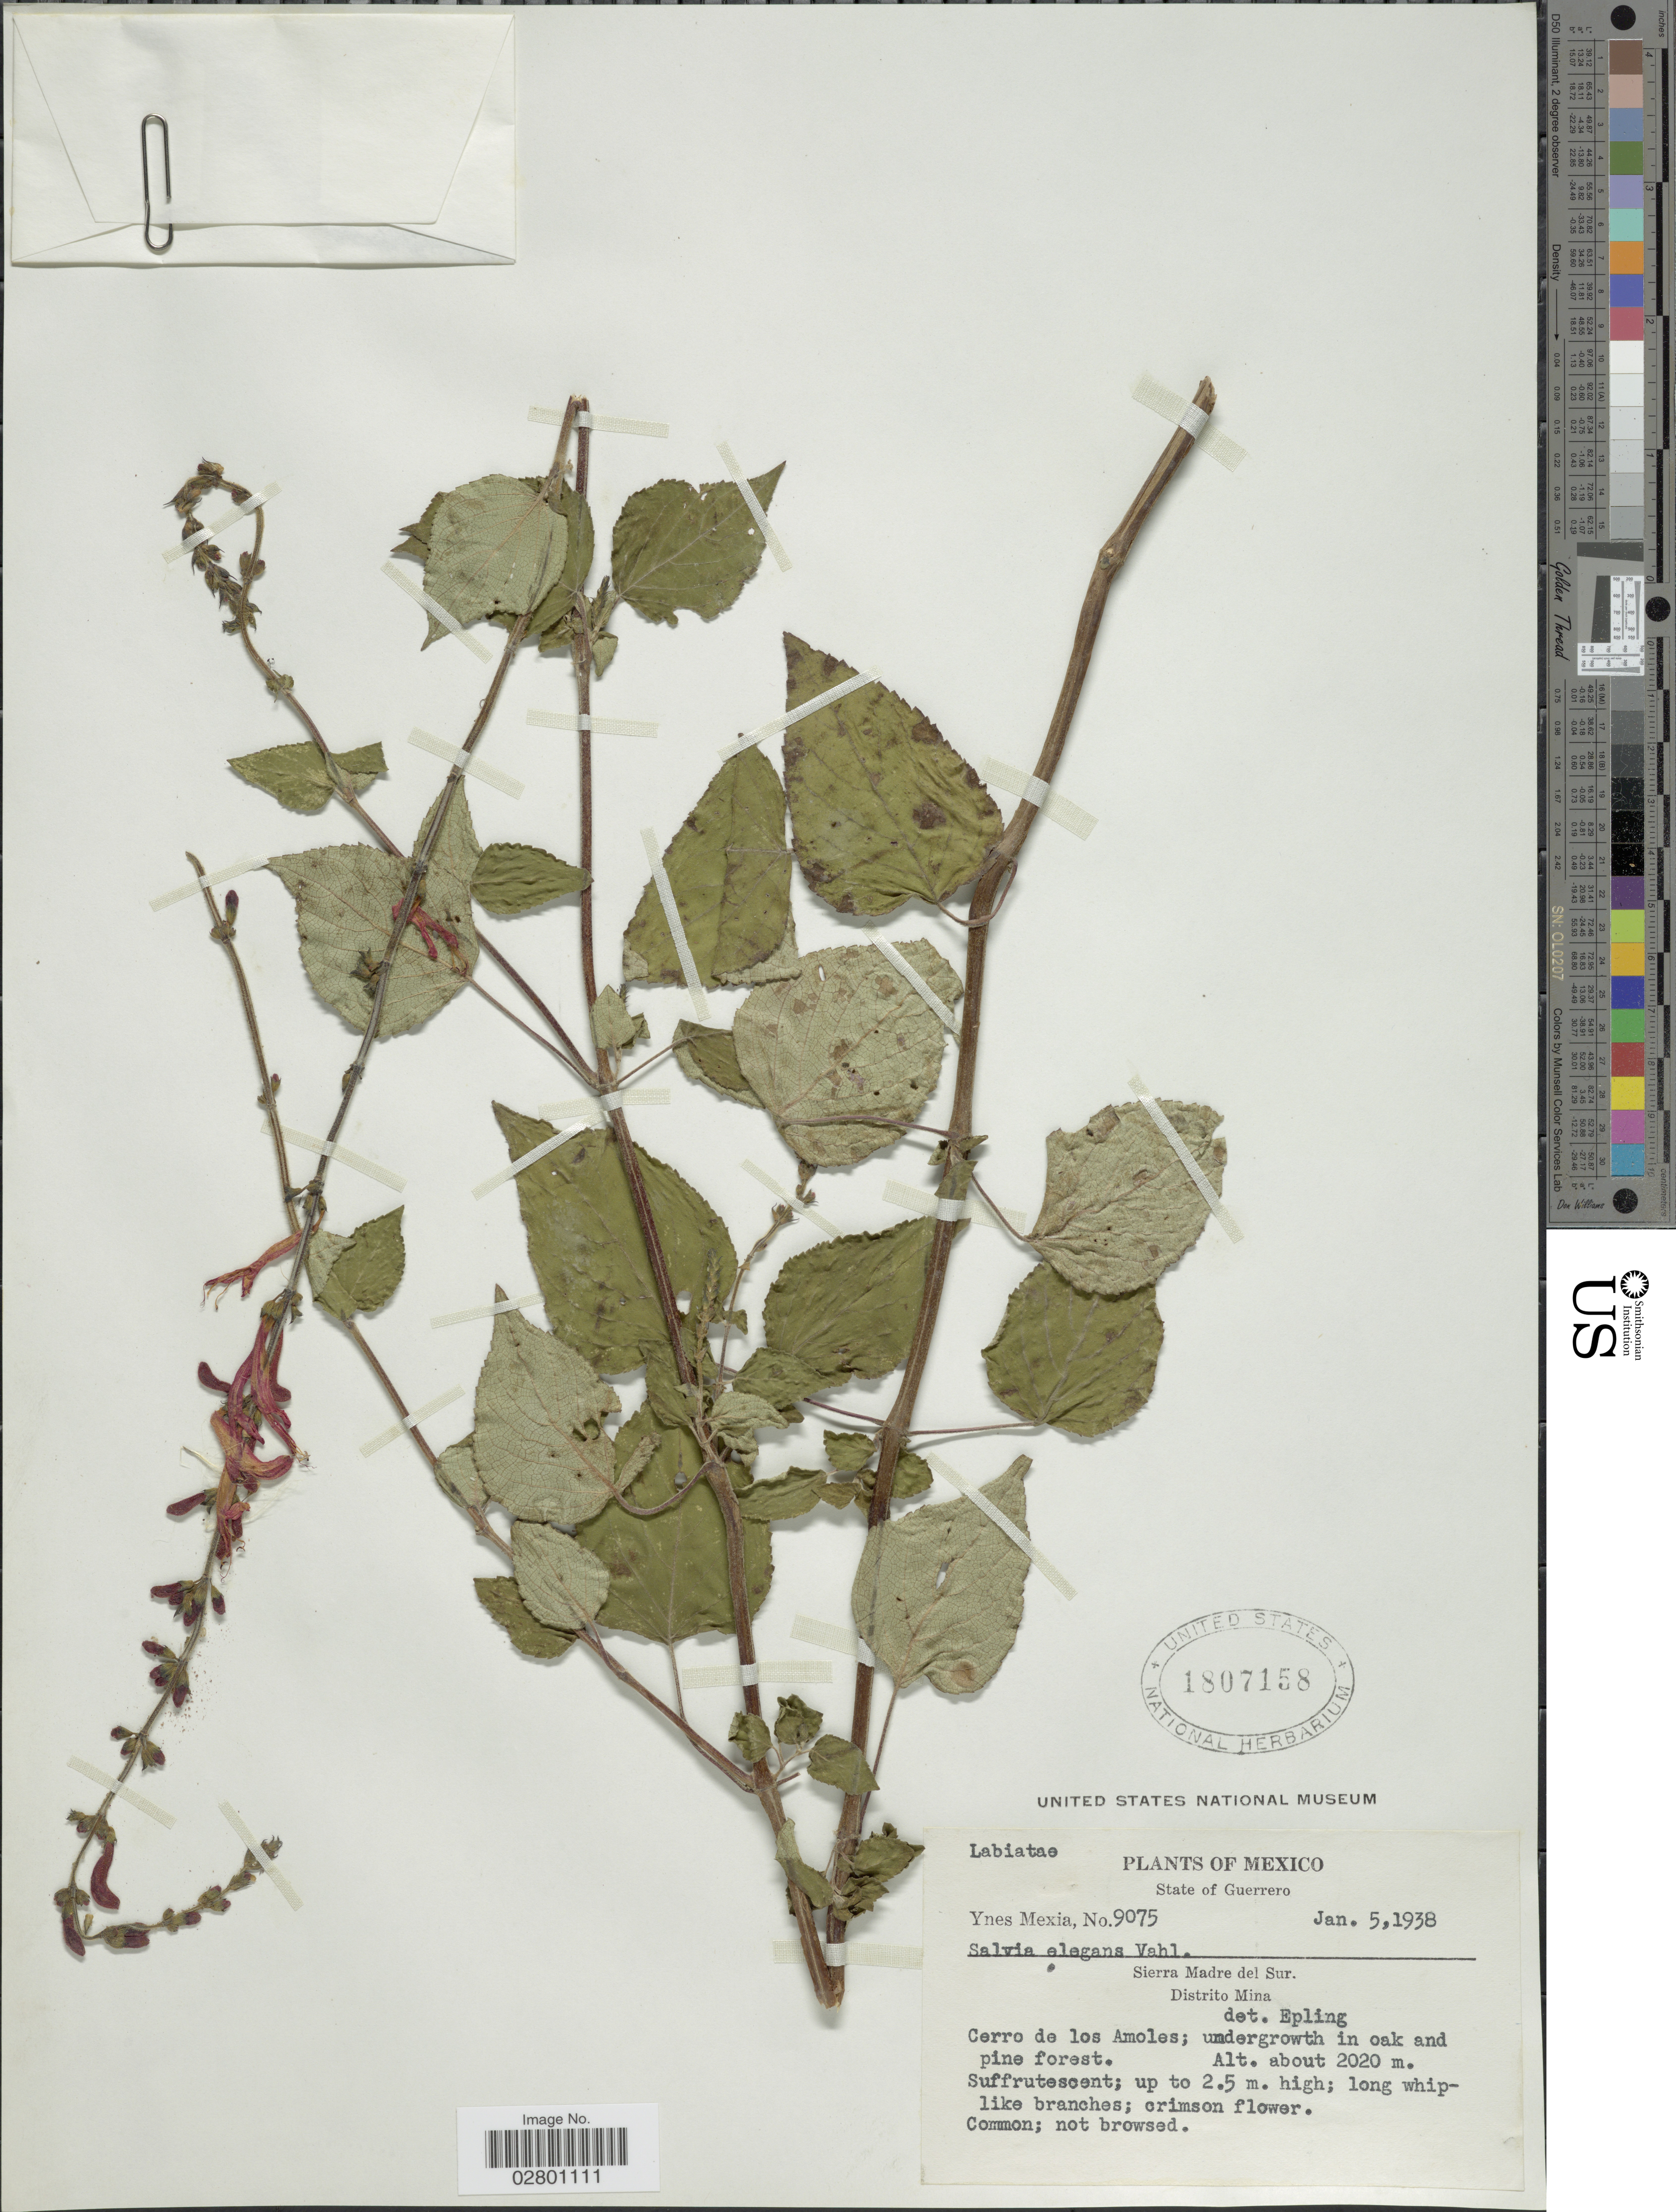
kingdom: Plantae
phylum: Tracheophyta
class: Magnoliopsida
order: Lamiales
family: Lamiaceae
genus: Salvia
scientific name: Salvia elegans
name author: Vahl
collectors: Y. Mexia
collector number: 9075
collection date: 1938-01-05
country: Mexico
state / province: Guerrero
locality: Sierra Madre del Sur. Distrio Mina. Cerro de los Amoles.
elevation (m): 2020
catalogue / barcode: US 1807158